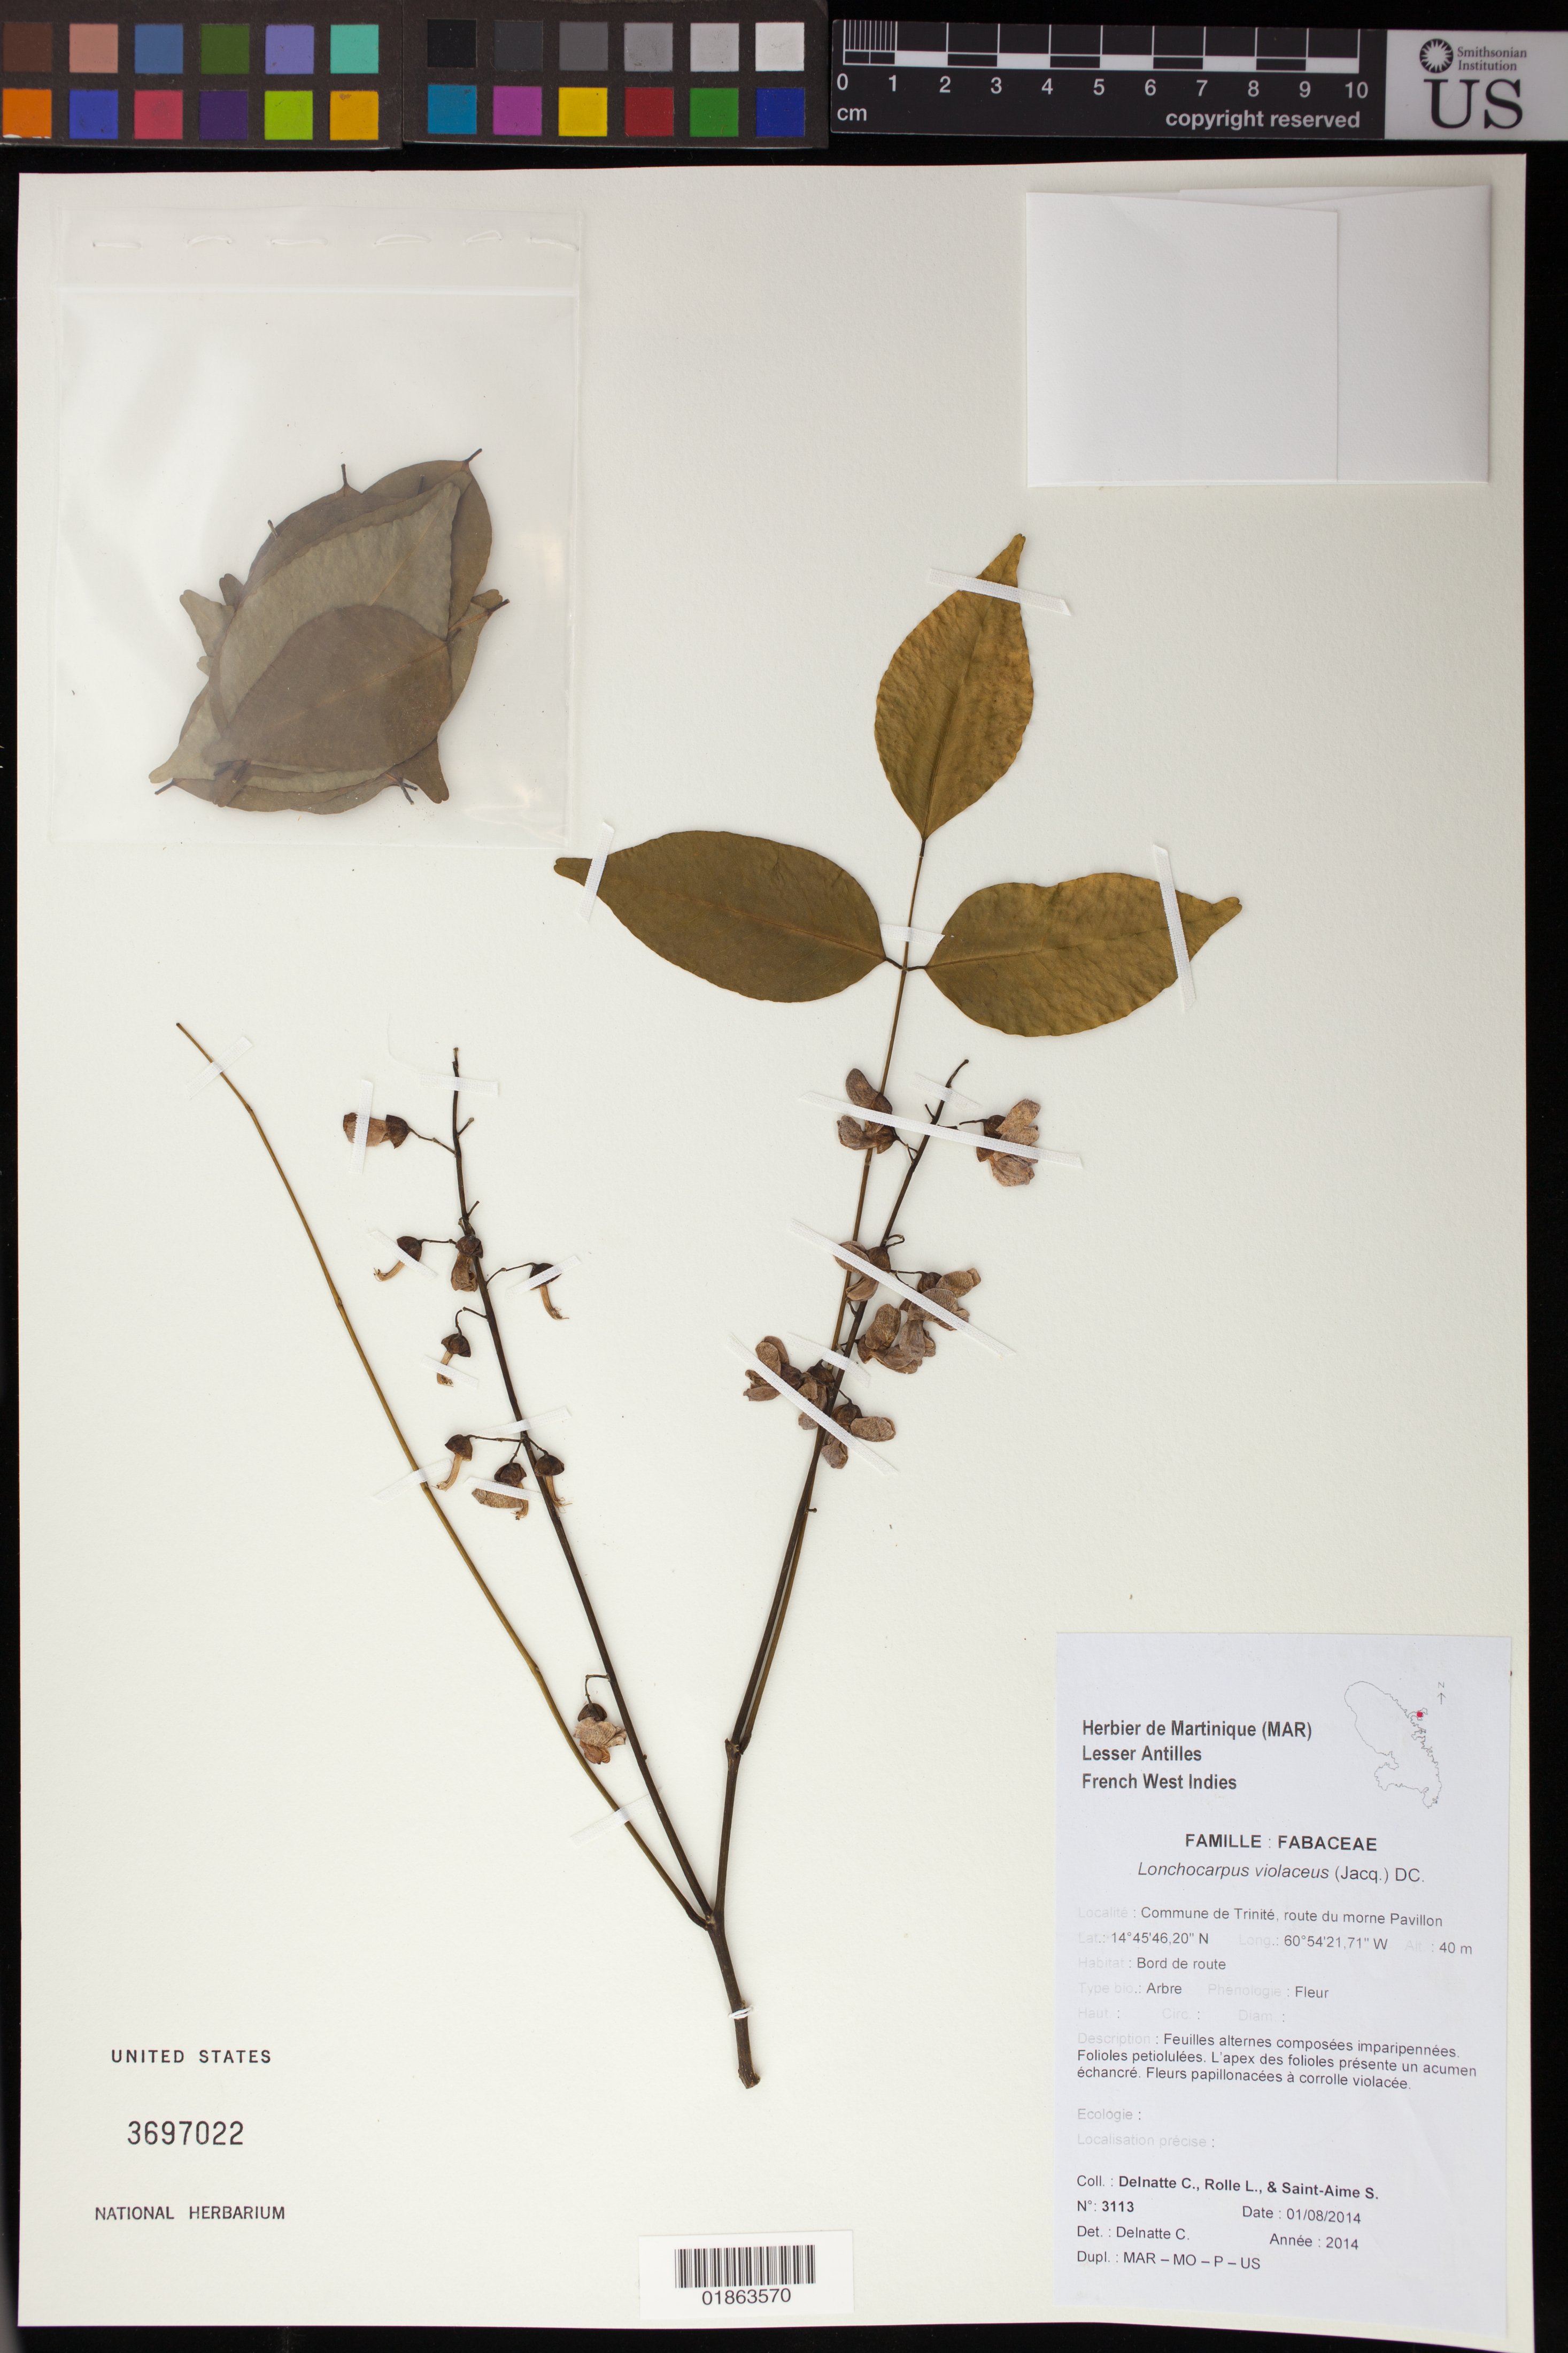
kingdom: Plantae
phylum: Tracheophyta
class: Magnoliopsida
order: Fabales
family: Fabaceae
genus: Lonchocarpus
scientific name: Lonchocarpus violaceus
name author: (Jacq.) DC.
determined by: Delnatte, C.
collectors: C. Delnatte, L. Rolle & S. Saint-Aime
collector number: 3113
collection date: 2014-08-01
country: Martinique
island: Martinique I.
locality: Commune de Trinité, route du morne Pavillon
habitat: Bord de route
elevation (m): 40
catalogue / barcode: US 3697022